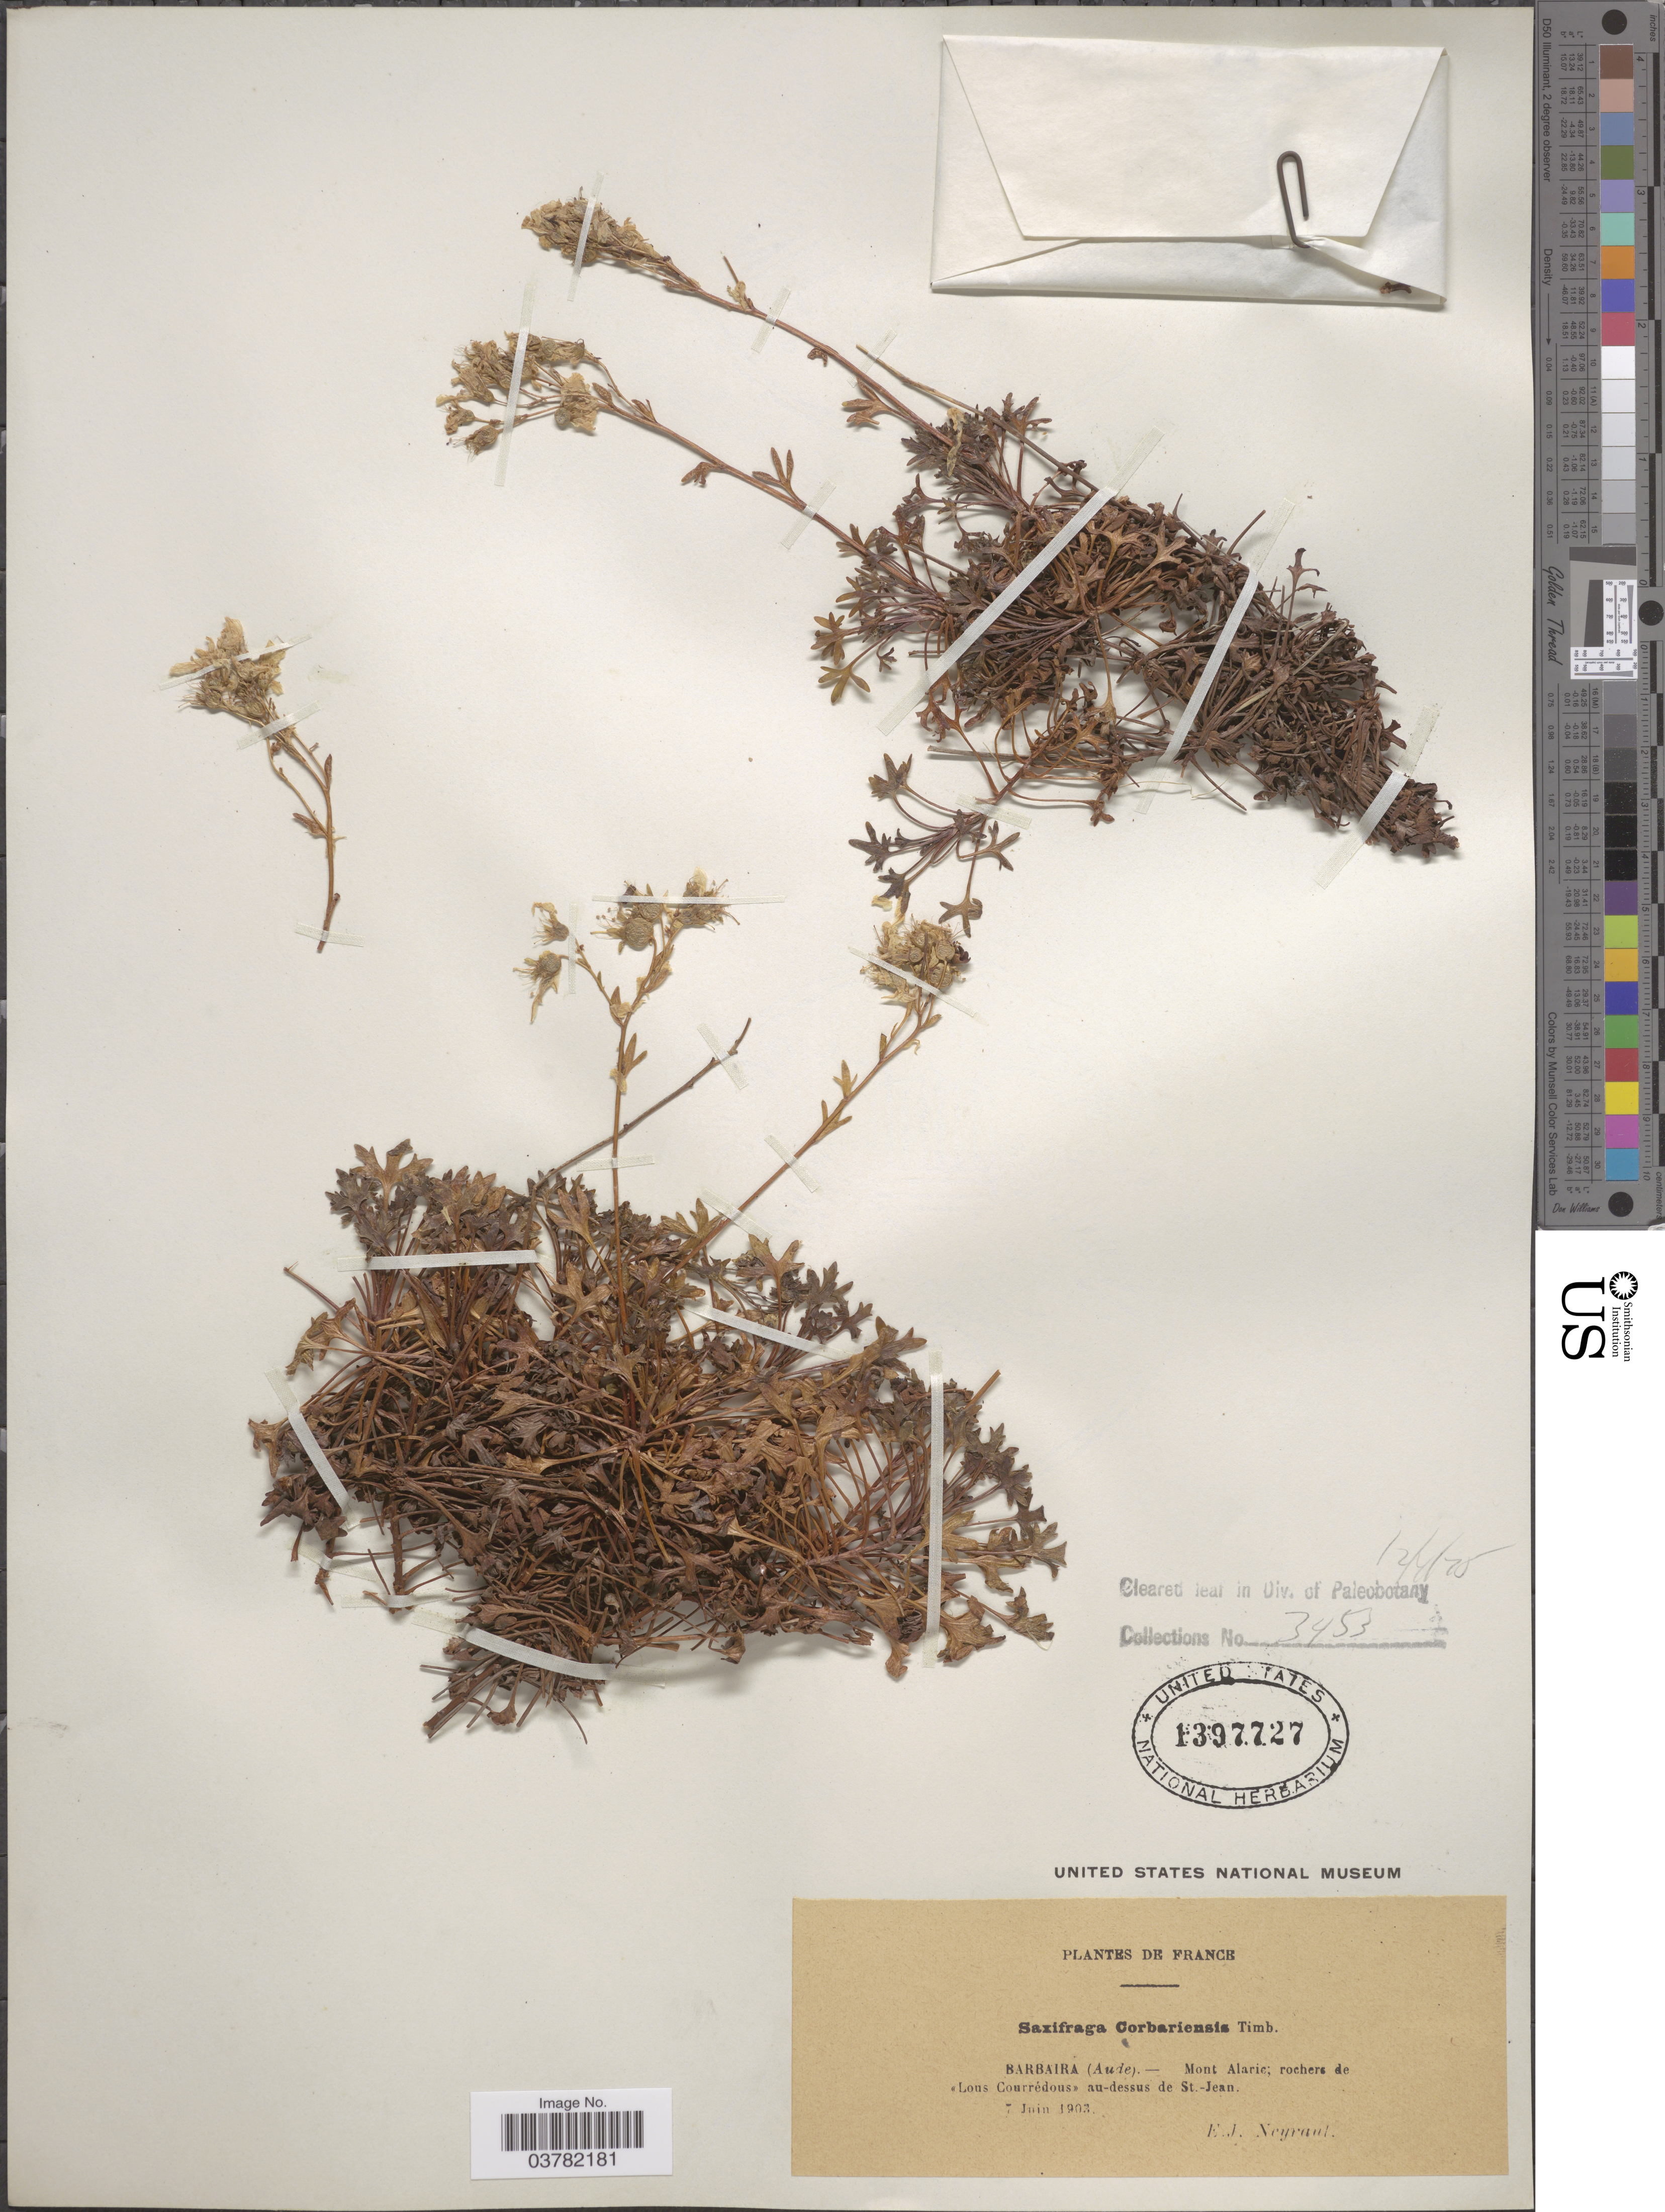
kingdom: Plantae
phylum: Tracheophyta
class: Magnoliopsida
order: Saxifragales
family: Saxifragaceae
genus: Saxifraga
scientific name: Saxifraga corbariensis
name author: Timb.-Lagr.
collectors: E. Neyraut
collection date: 1903-06-07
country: France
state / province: Occitanie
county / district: Aude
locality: Barbaira (Aude).- Mont Alaric; rochers de «Lous Courrédous» au-dessus de St.-Jean.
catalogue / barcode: US 1397727